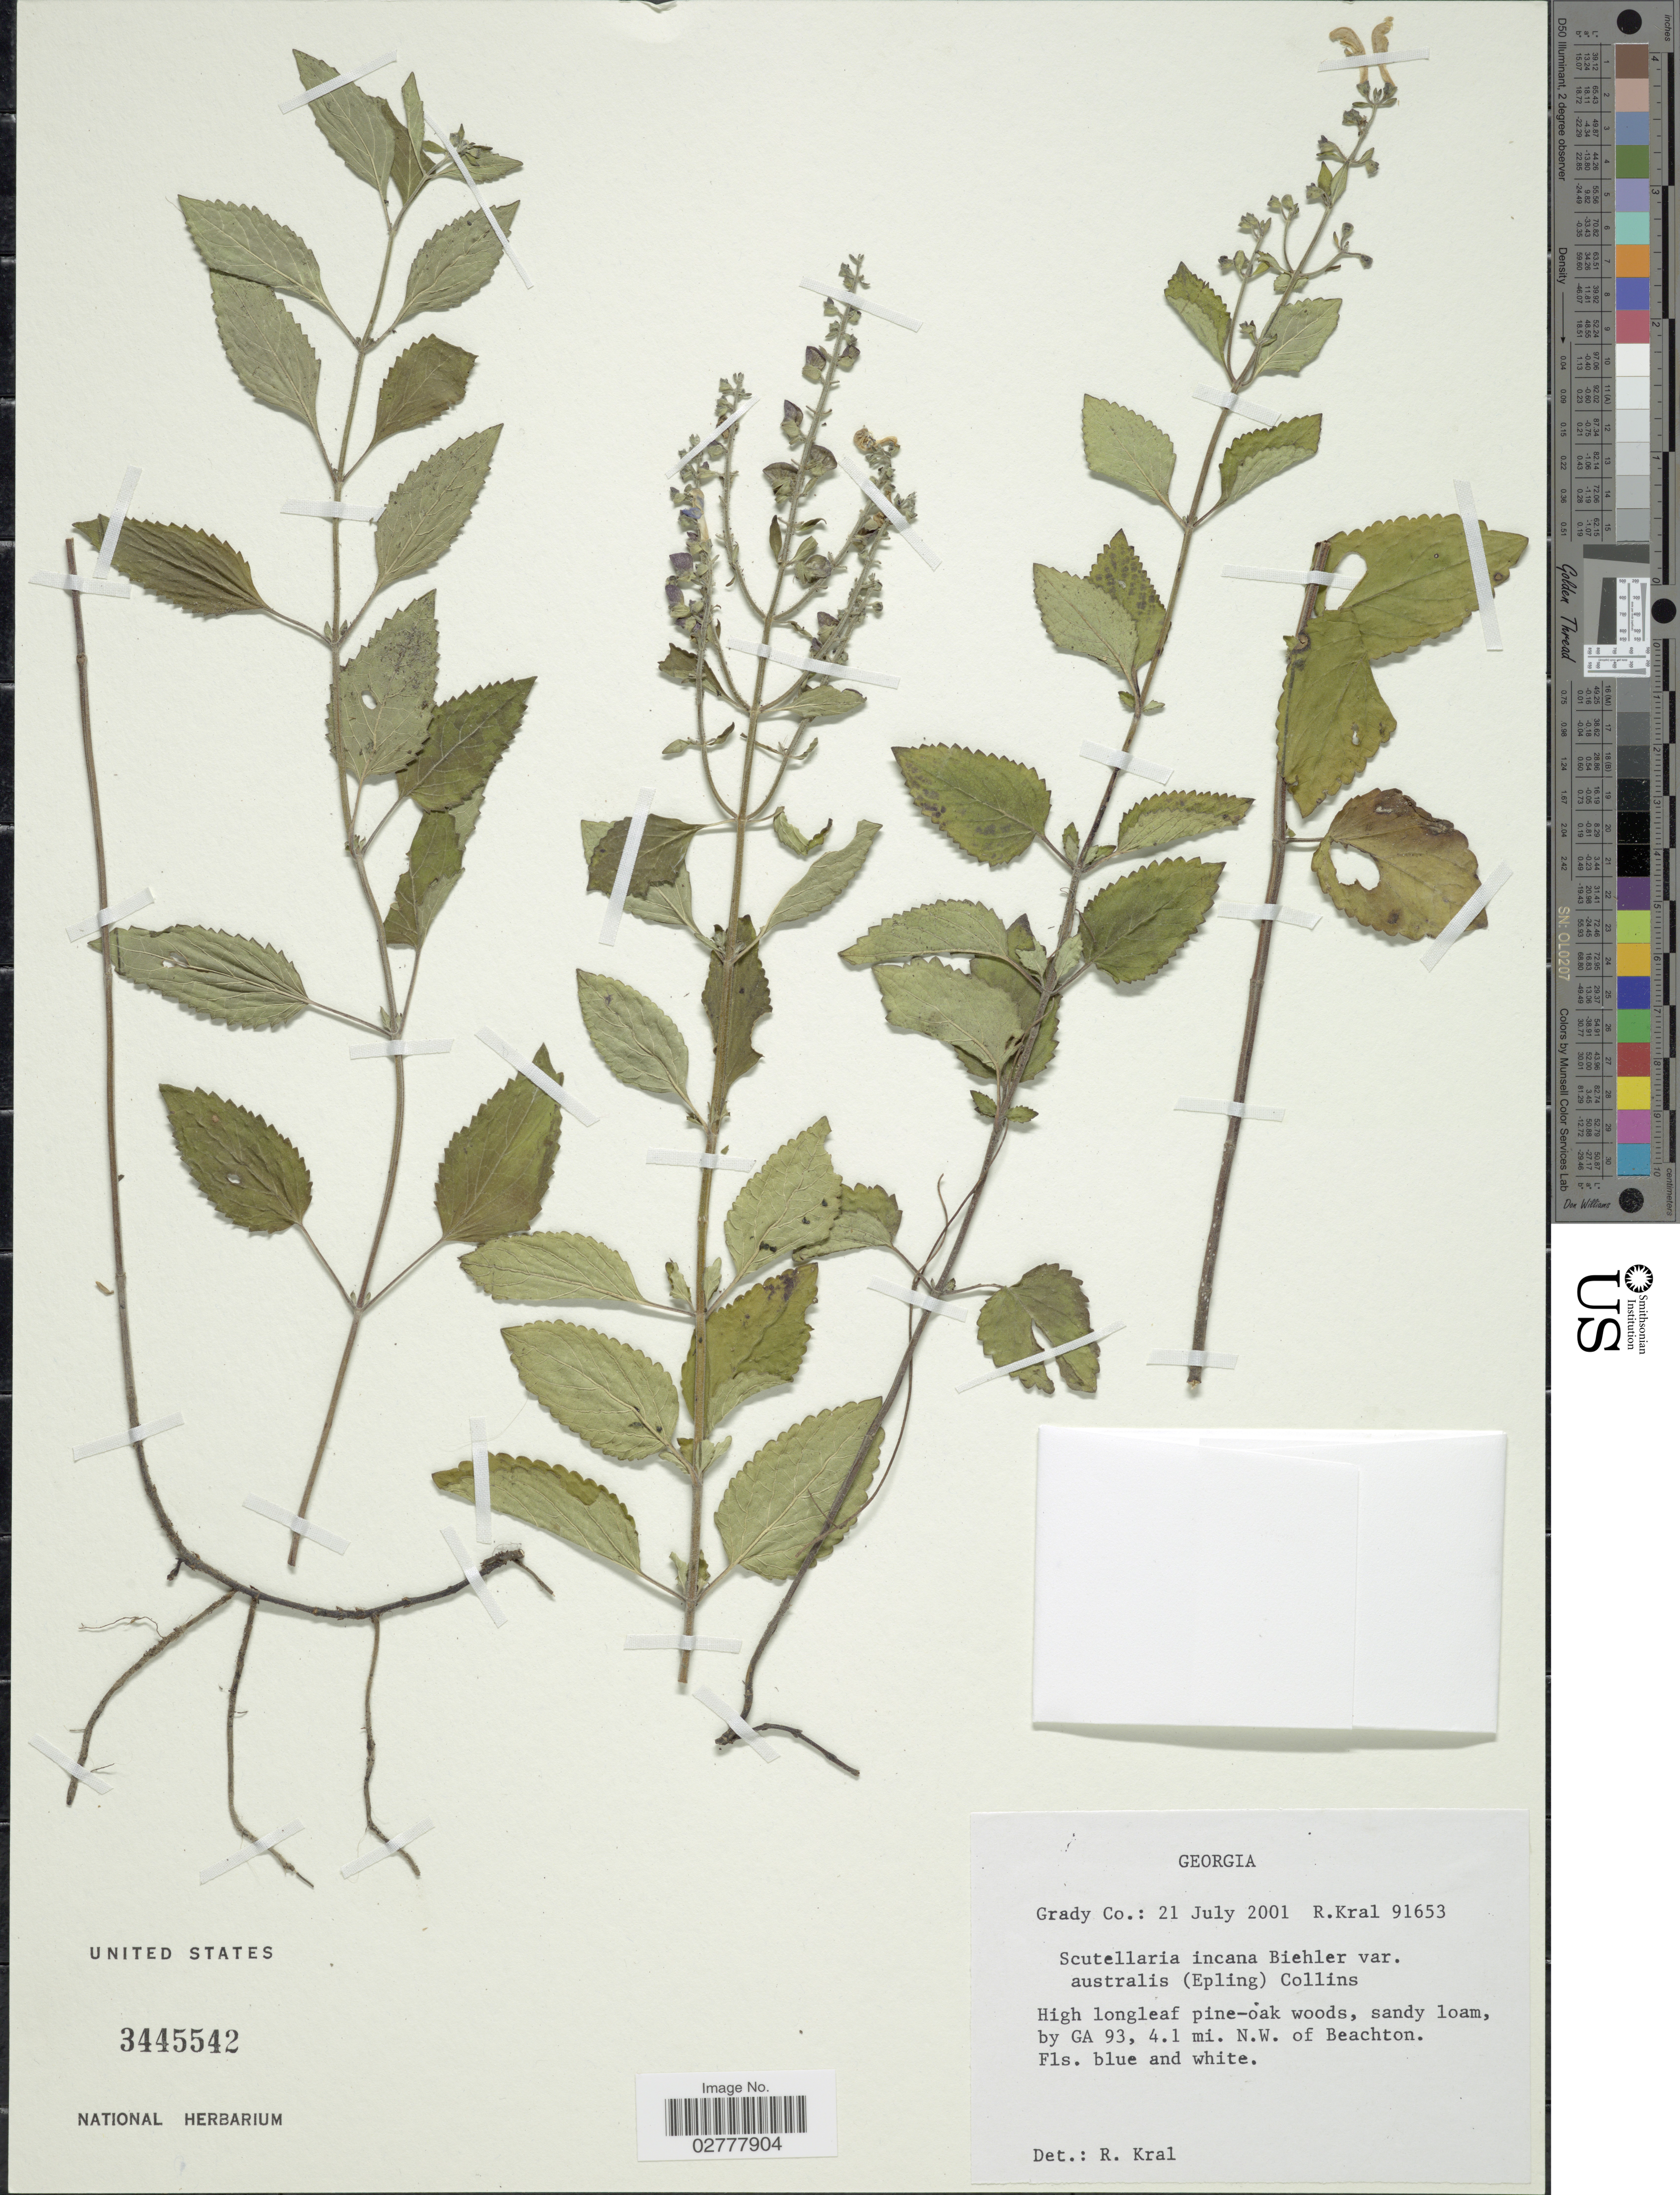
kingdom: Plantae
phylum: Tracheophyta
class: Magnoliopsida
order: Lamiales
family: Lamiaceae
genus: Scutellaria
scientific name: Scutellaria incana var. australis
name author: (Epling) Collins ex ined.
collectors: R. Kral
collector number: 91653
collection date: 2001-07-21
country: United States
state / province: Georgia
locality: Grady Co. High longleaf pine-oak woods, sandy loam, by GA 93, 4.1 mi. N.W. of Beachton.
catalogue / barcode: US 3445542